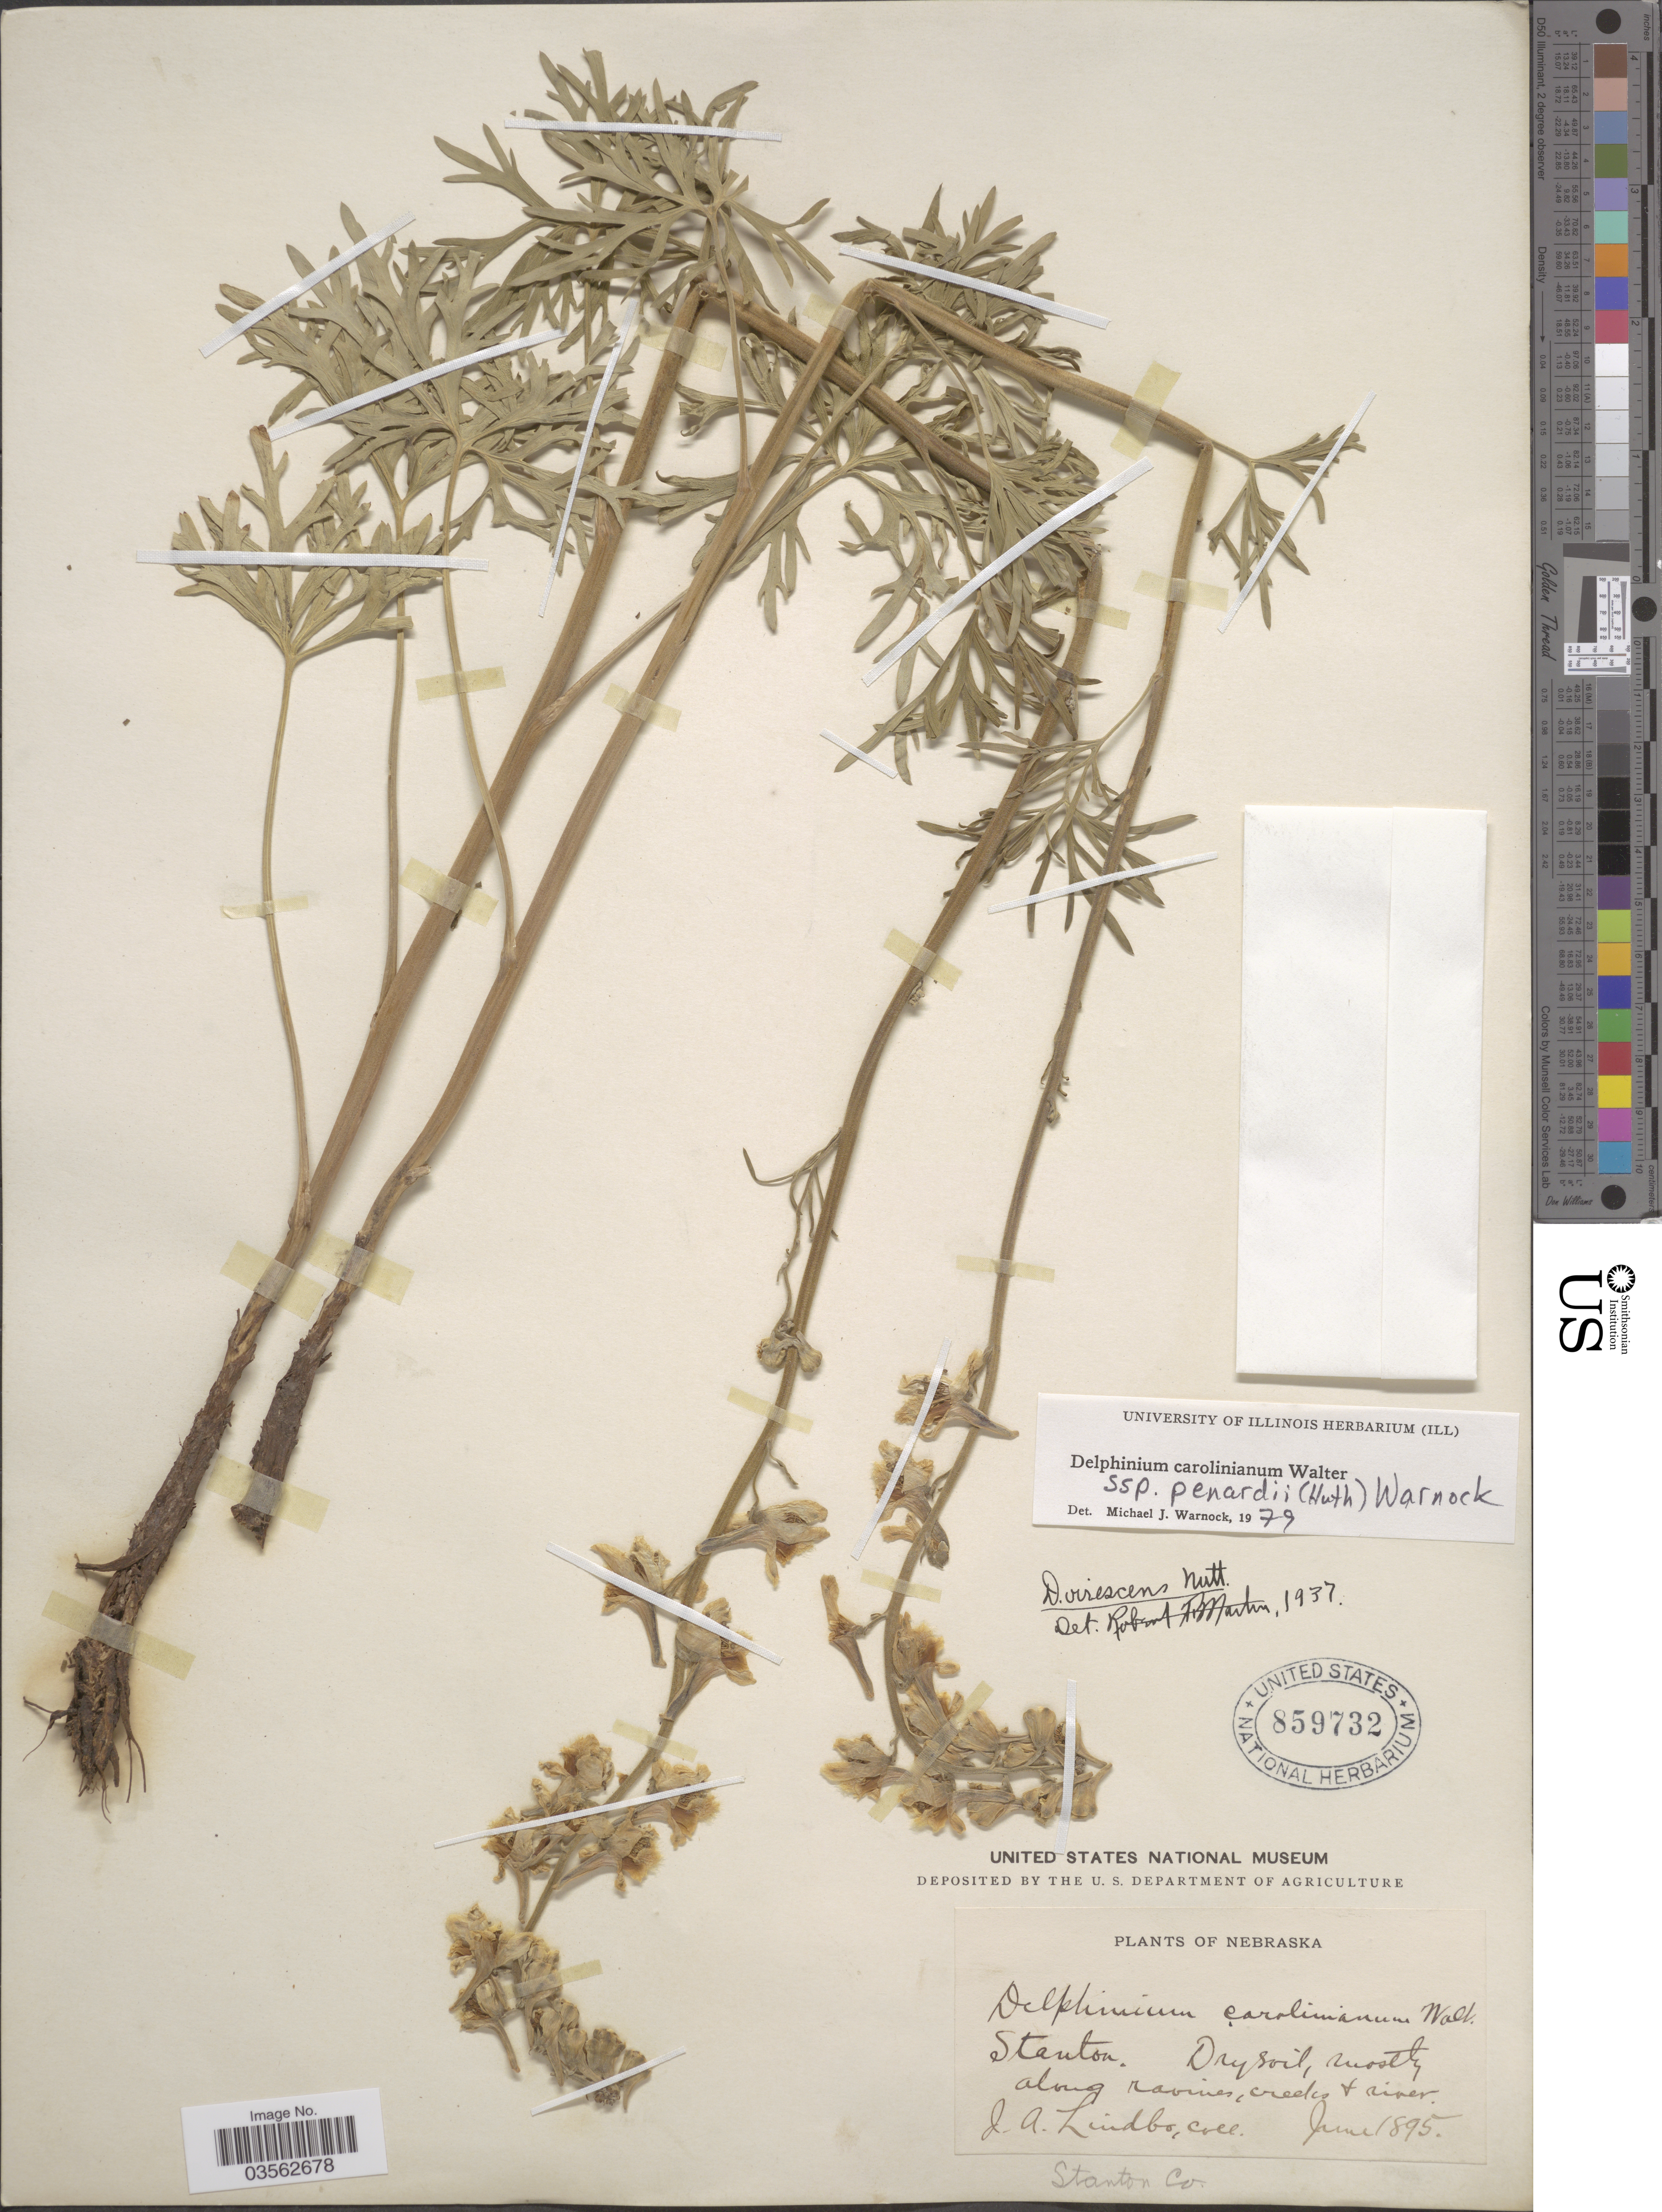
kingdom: Plantae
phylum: Tracheophyta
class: Magnoliopsida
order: Ranunculales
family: Ranunculaceae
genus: Delphinium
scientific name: Delphinium carolinianum subsp. penardii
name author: (Huth) M.J. Warnock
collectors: J. Lindbo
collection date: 1895-06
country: United States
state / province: Nebraska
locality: Stanton. Stanton Co.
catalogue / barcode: US 859732